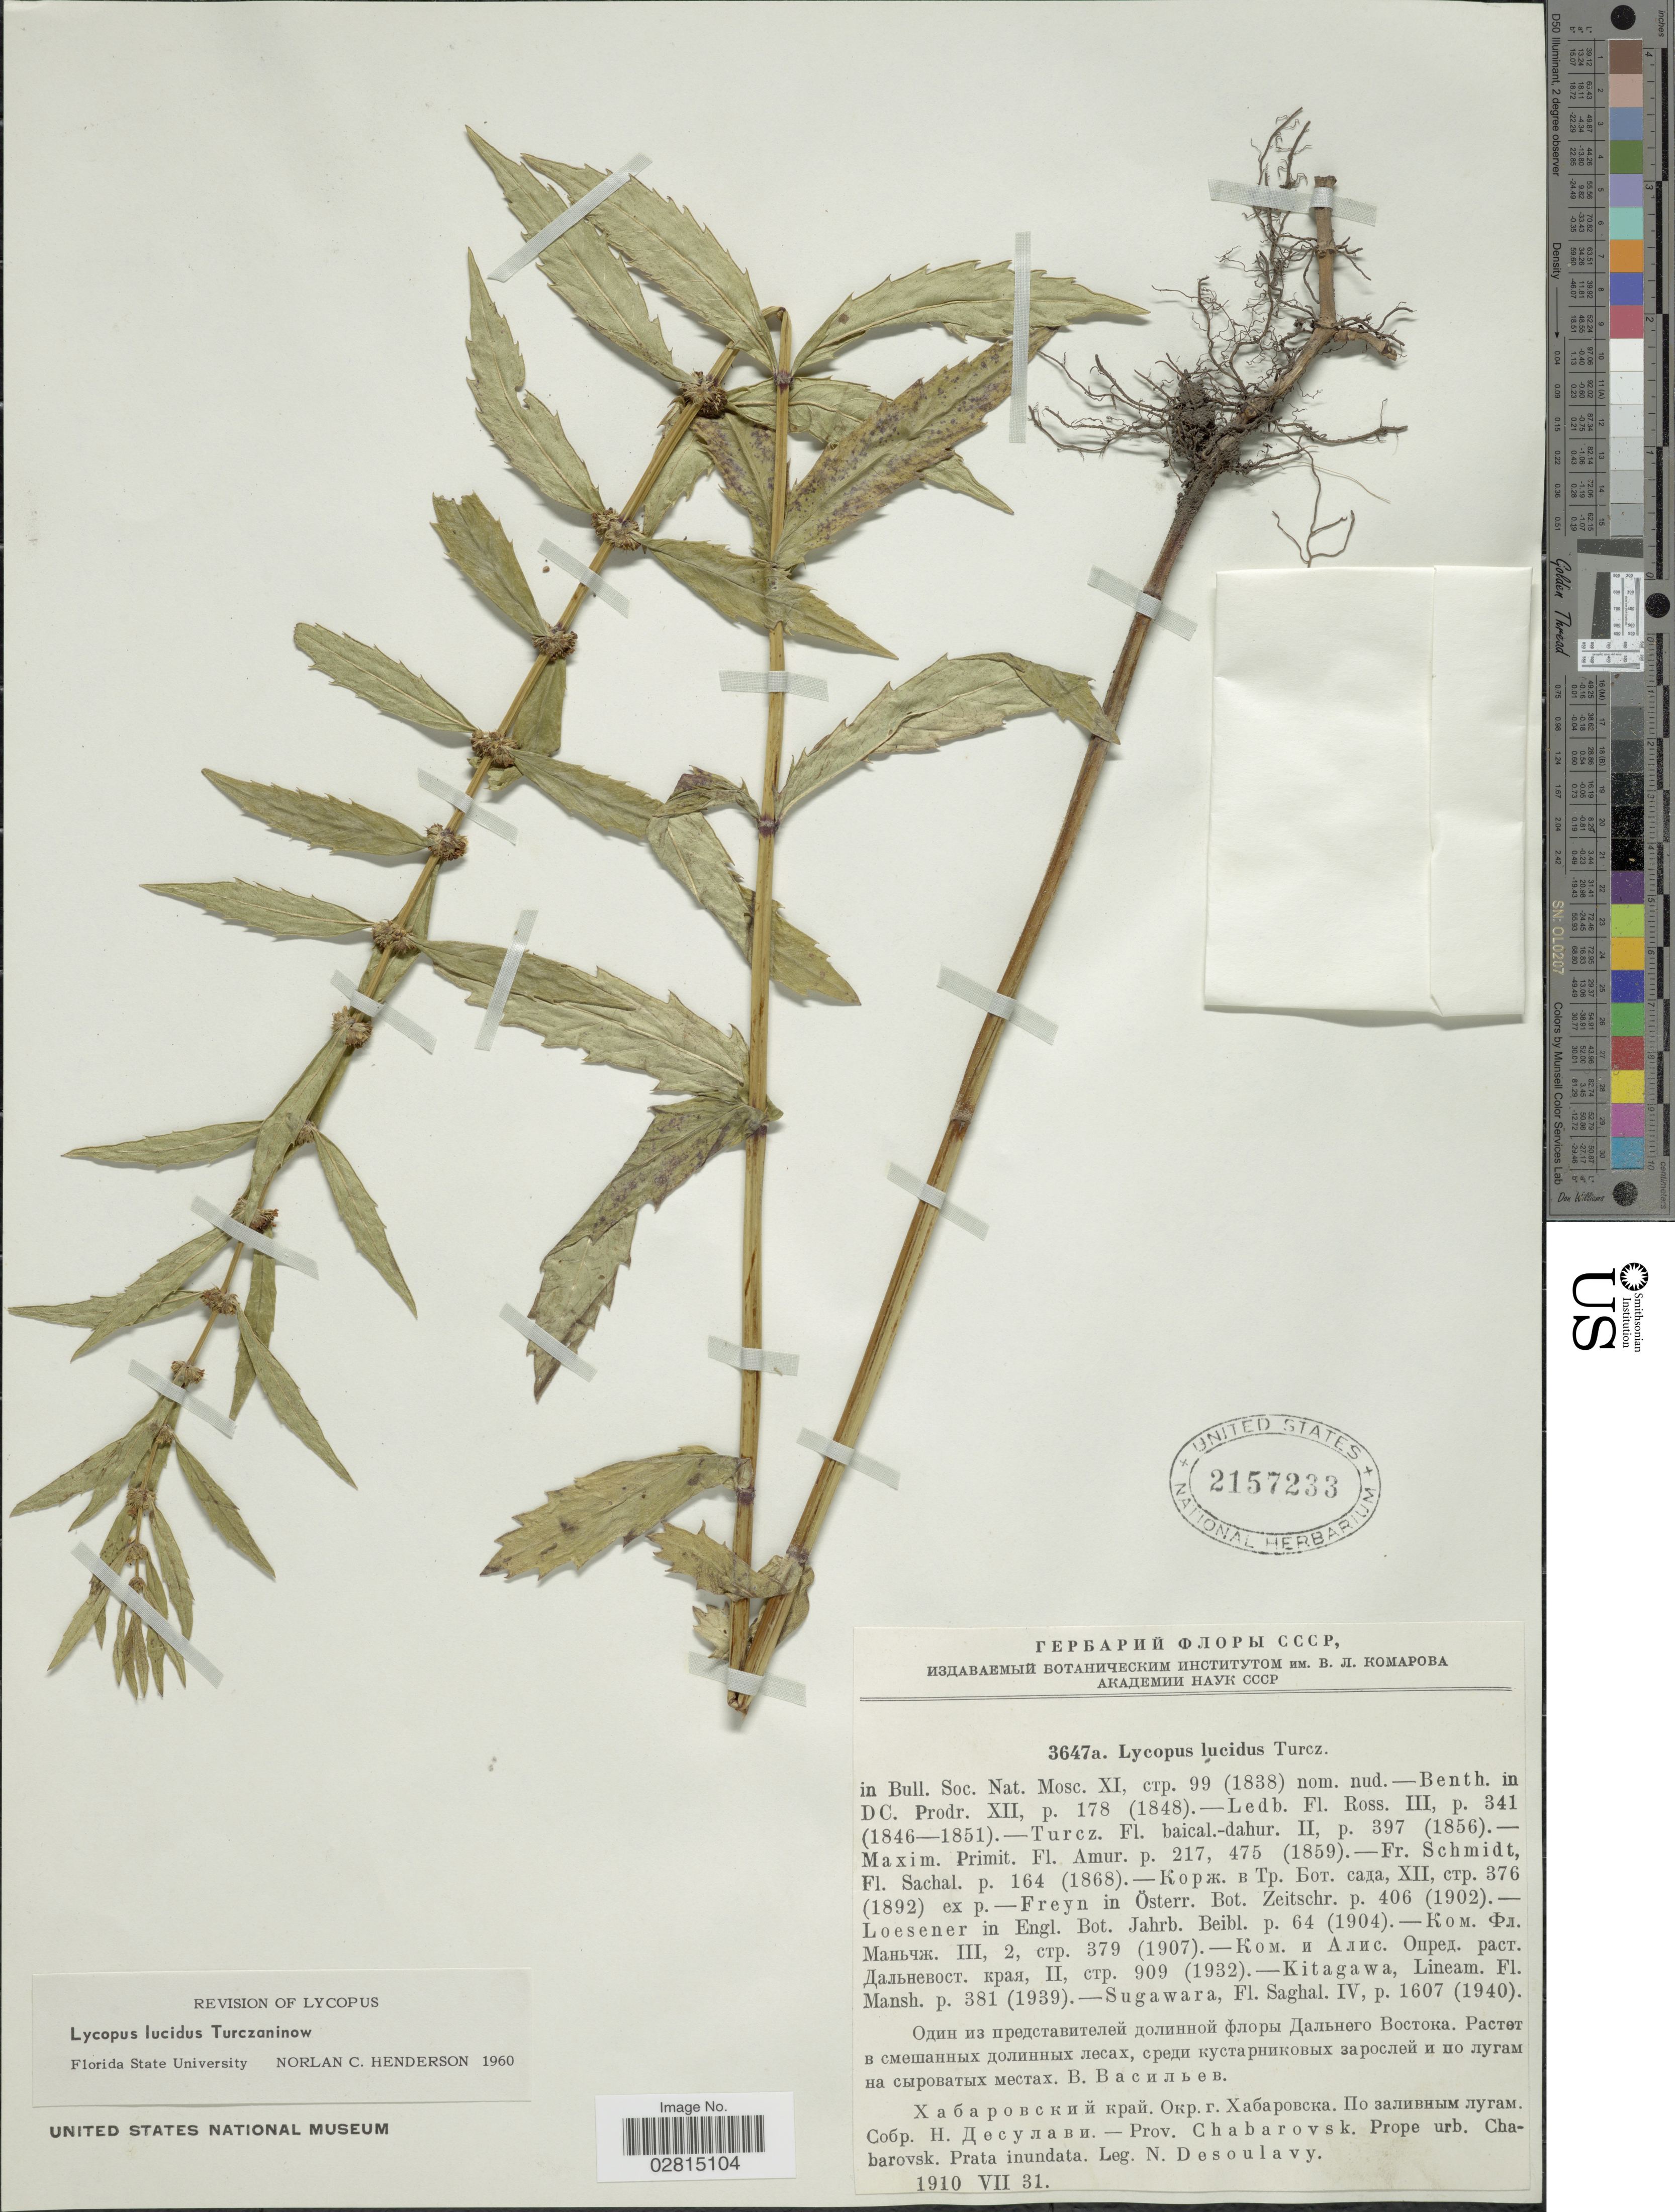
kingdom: Plantae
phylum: Tracheophyta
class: Magnoliopsida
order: Lamiales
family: Lamiaceae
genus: Lycopus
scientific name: Lycopus lucidus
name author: Turcz. ex Benth.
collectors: N. Desoulavy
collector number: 3647a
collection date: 1910-07-31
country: Russian Federation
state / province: Khabarovsk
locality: Prov. Chabarovsk, Prope urb. Chabarovsk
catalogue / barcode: US 2157233